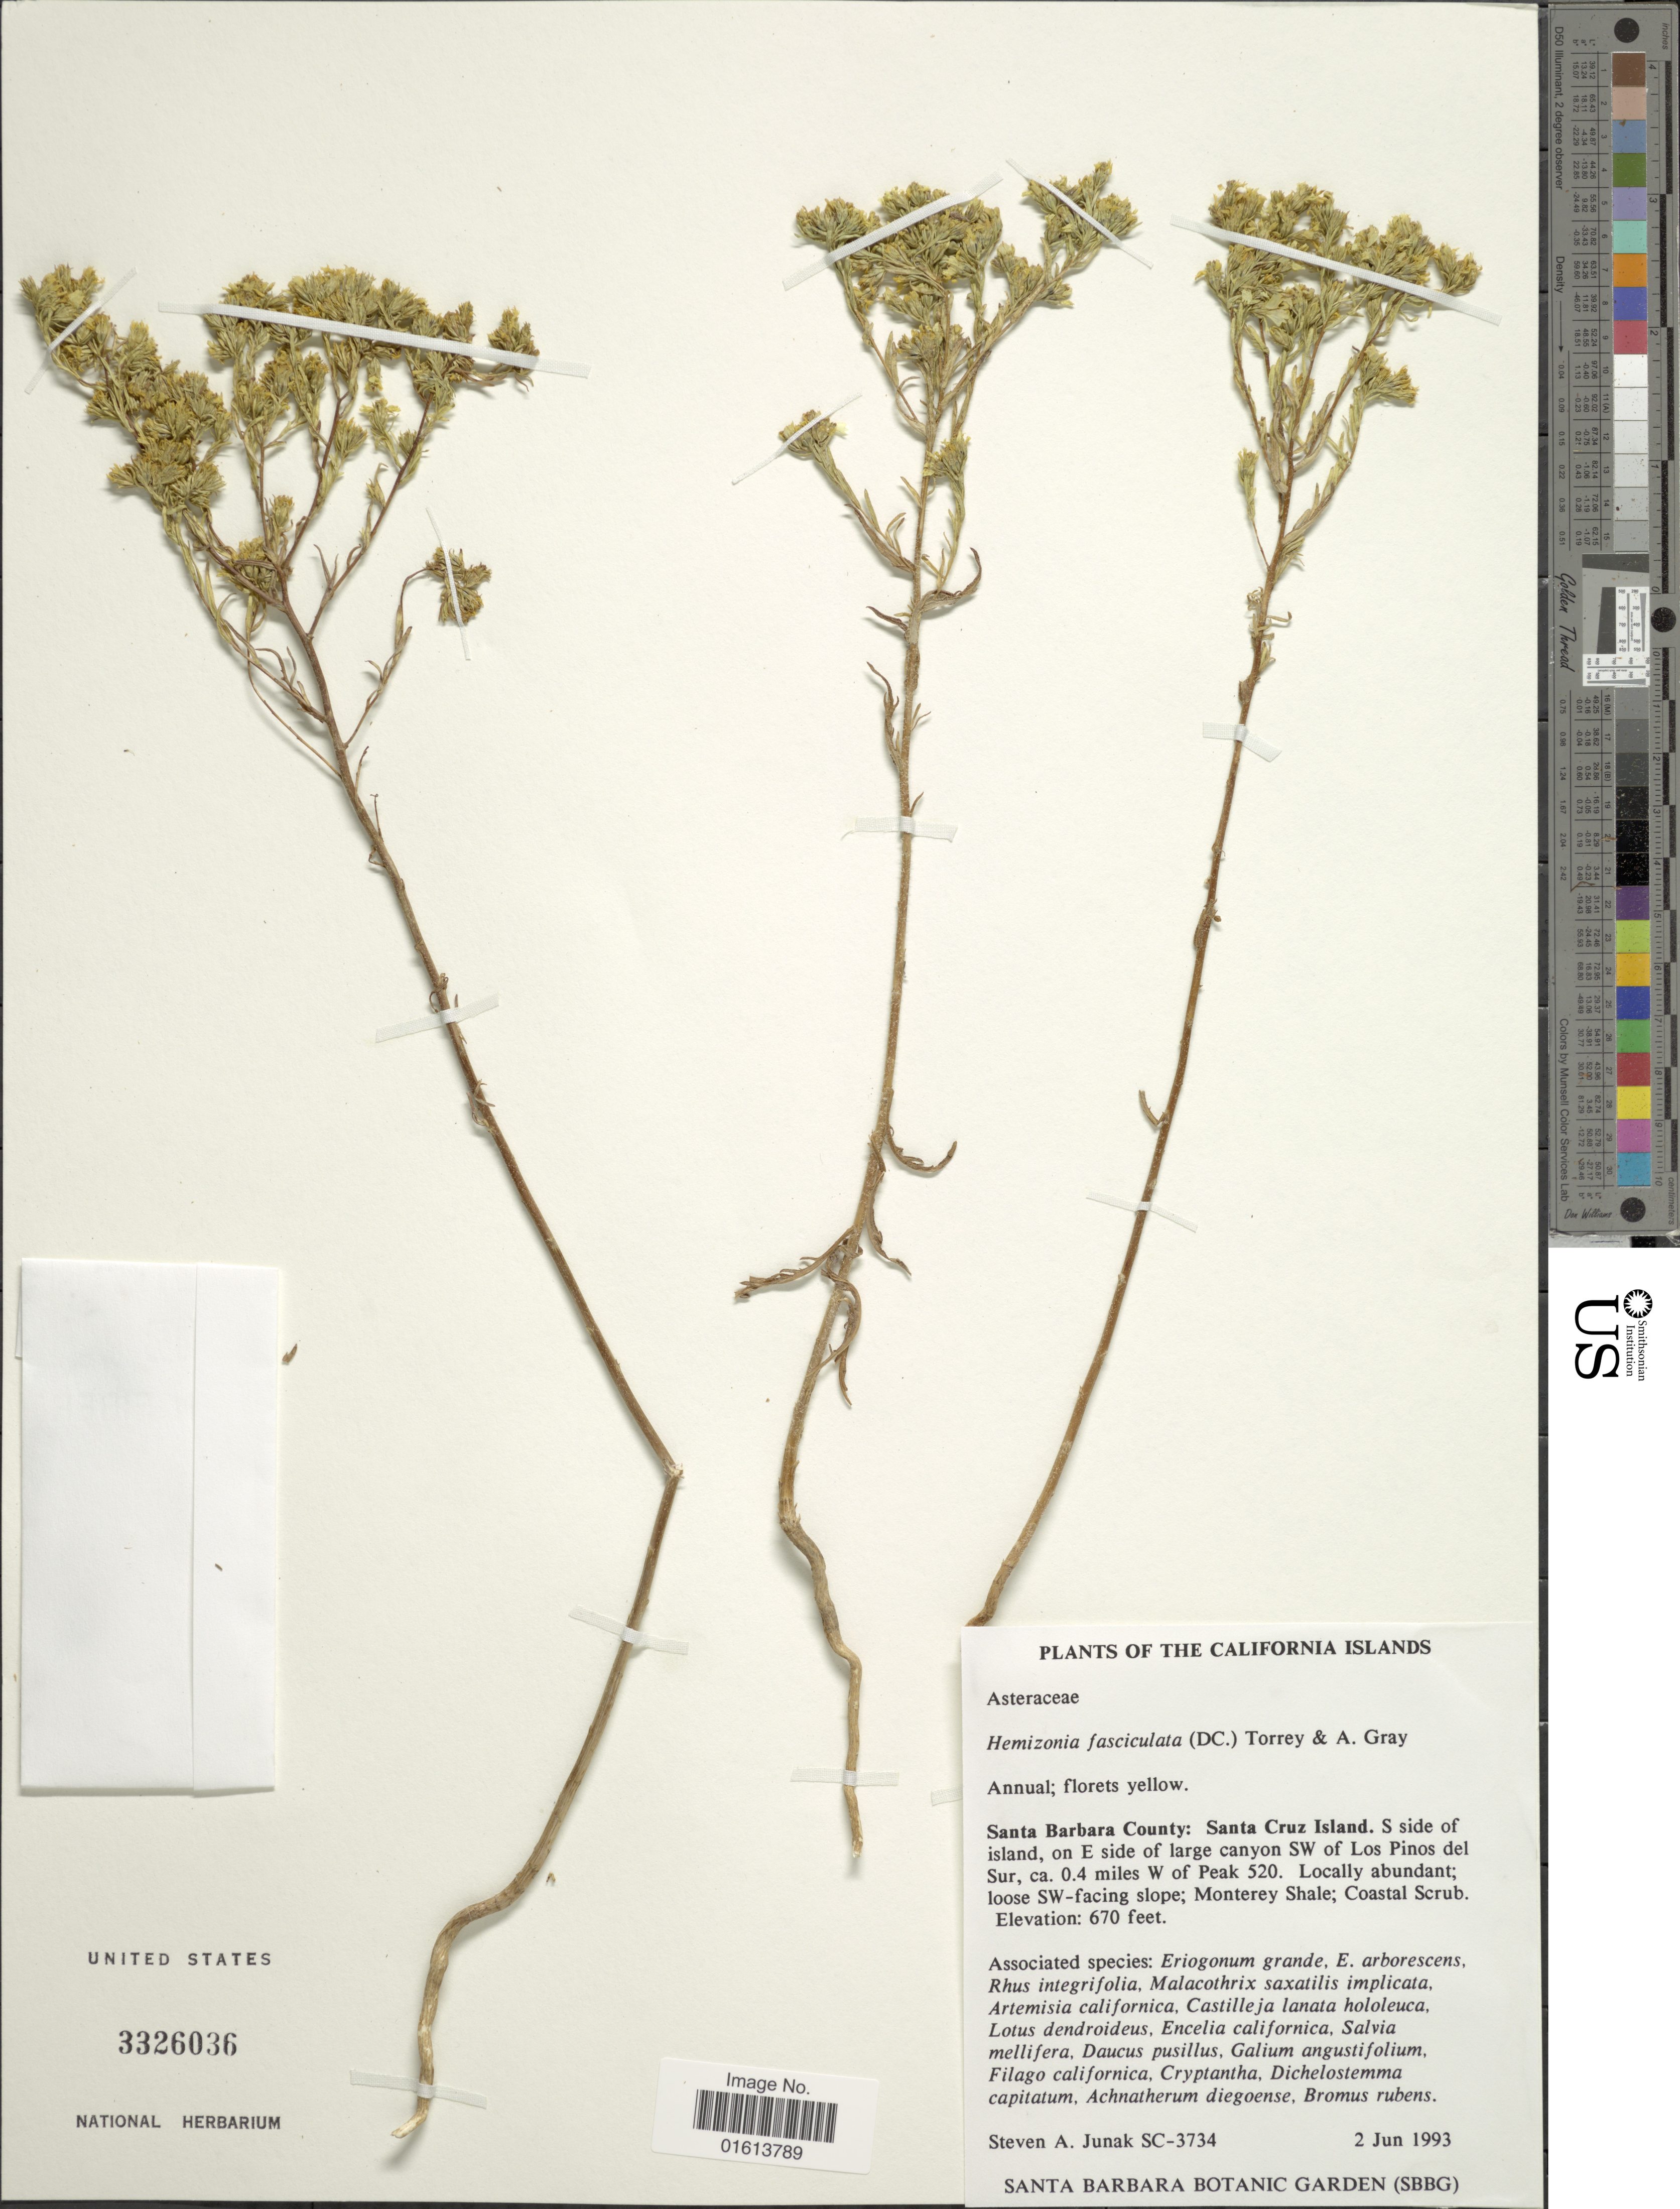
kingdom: Plantae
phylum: Tracheophyta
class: Magnoliopsida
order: Asterales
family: Asteraceae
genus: Deinandra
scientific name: Deinandra fasciculata subsp. fasciculata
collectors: S. Junak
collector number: SC-3734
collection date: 1993-06-02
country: United States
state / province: California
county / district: Santa Barbara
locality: California Islands. Santa Barbara County: Santa Cruz Island. S. side of island, on E side of large canyon SW of Los Pinos del Sur. ca. 0.4 miles W of Peak 520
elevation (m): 204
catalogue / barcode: US 3326036